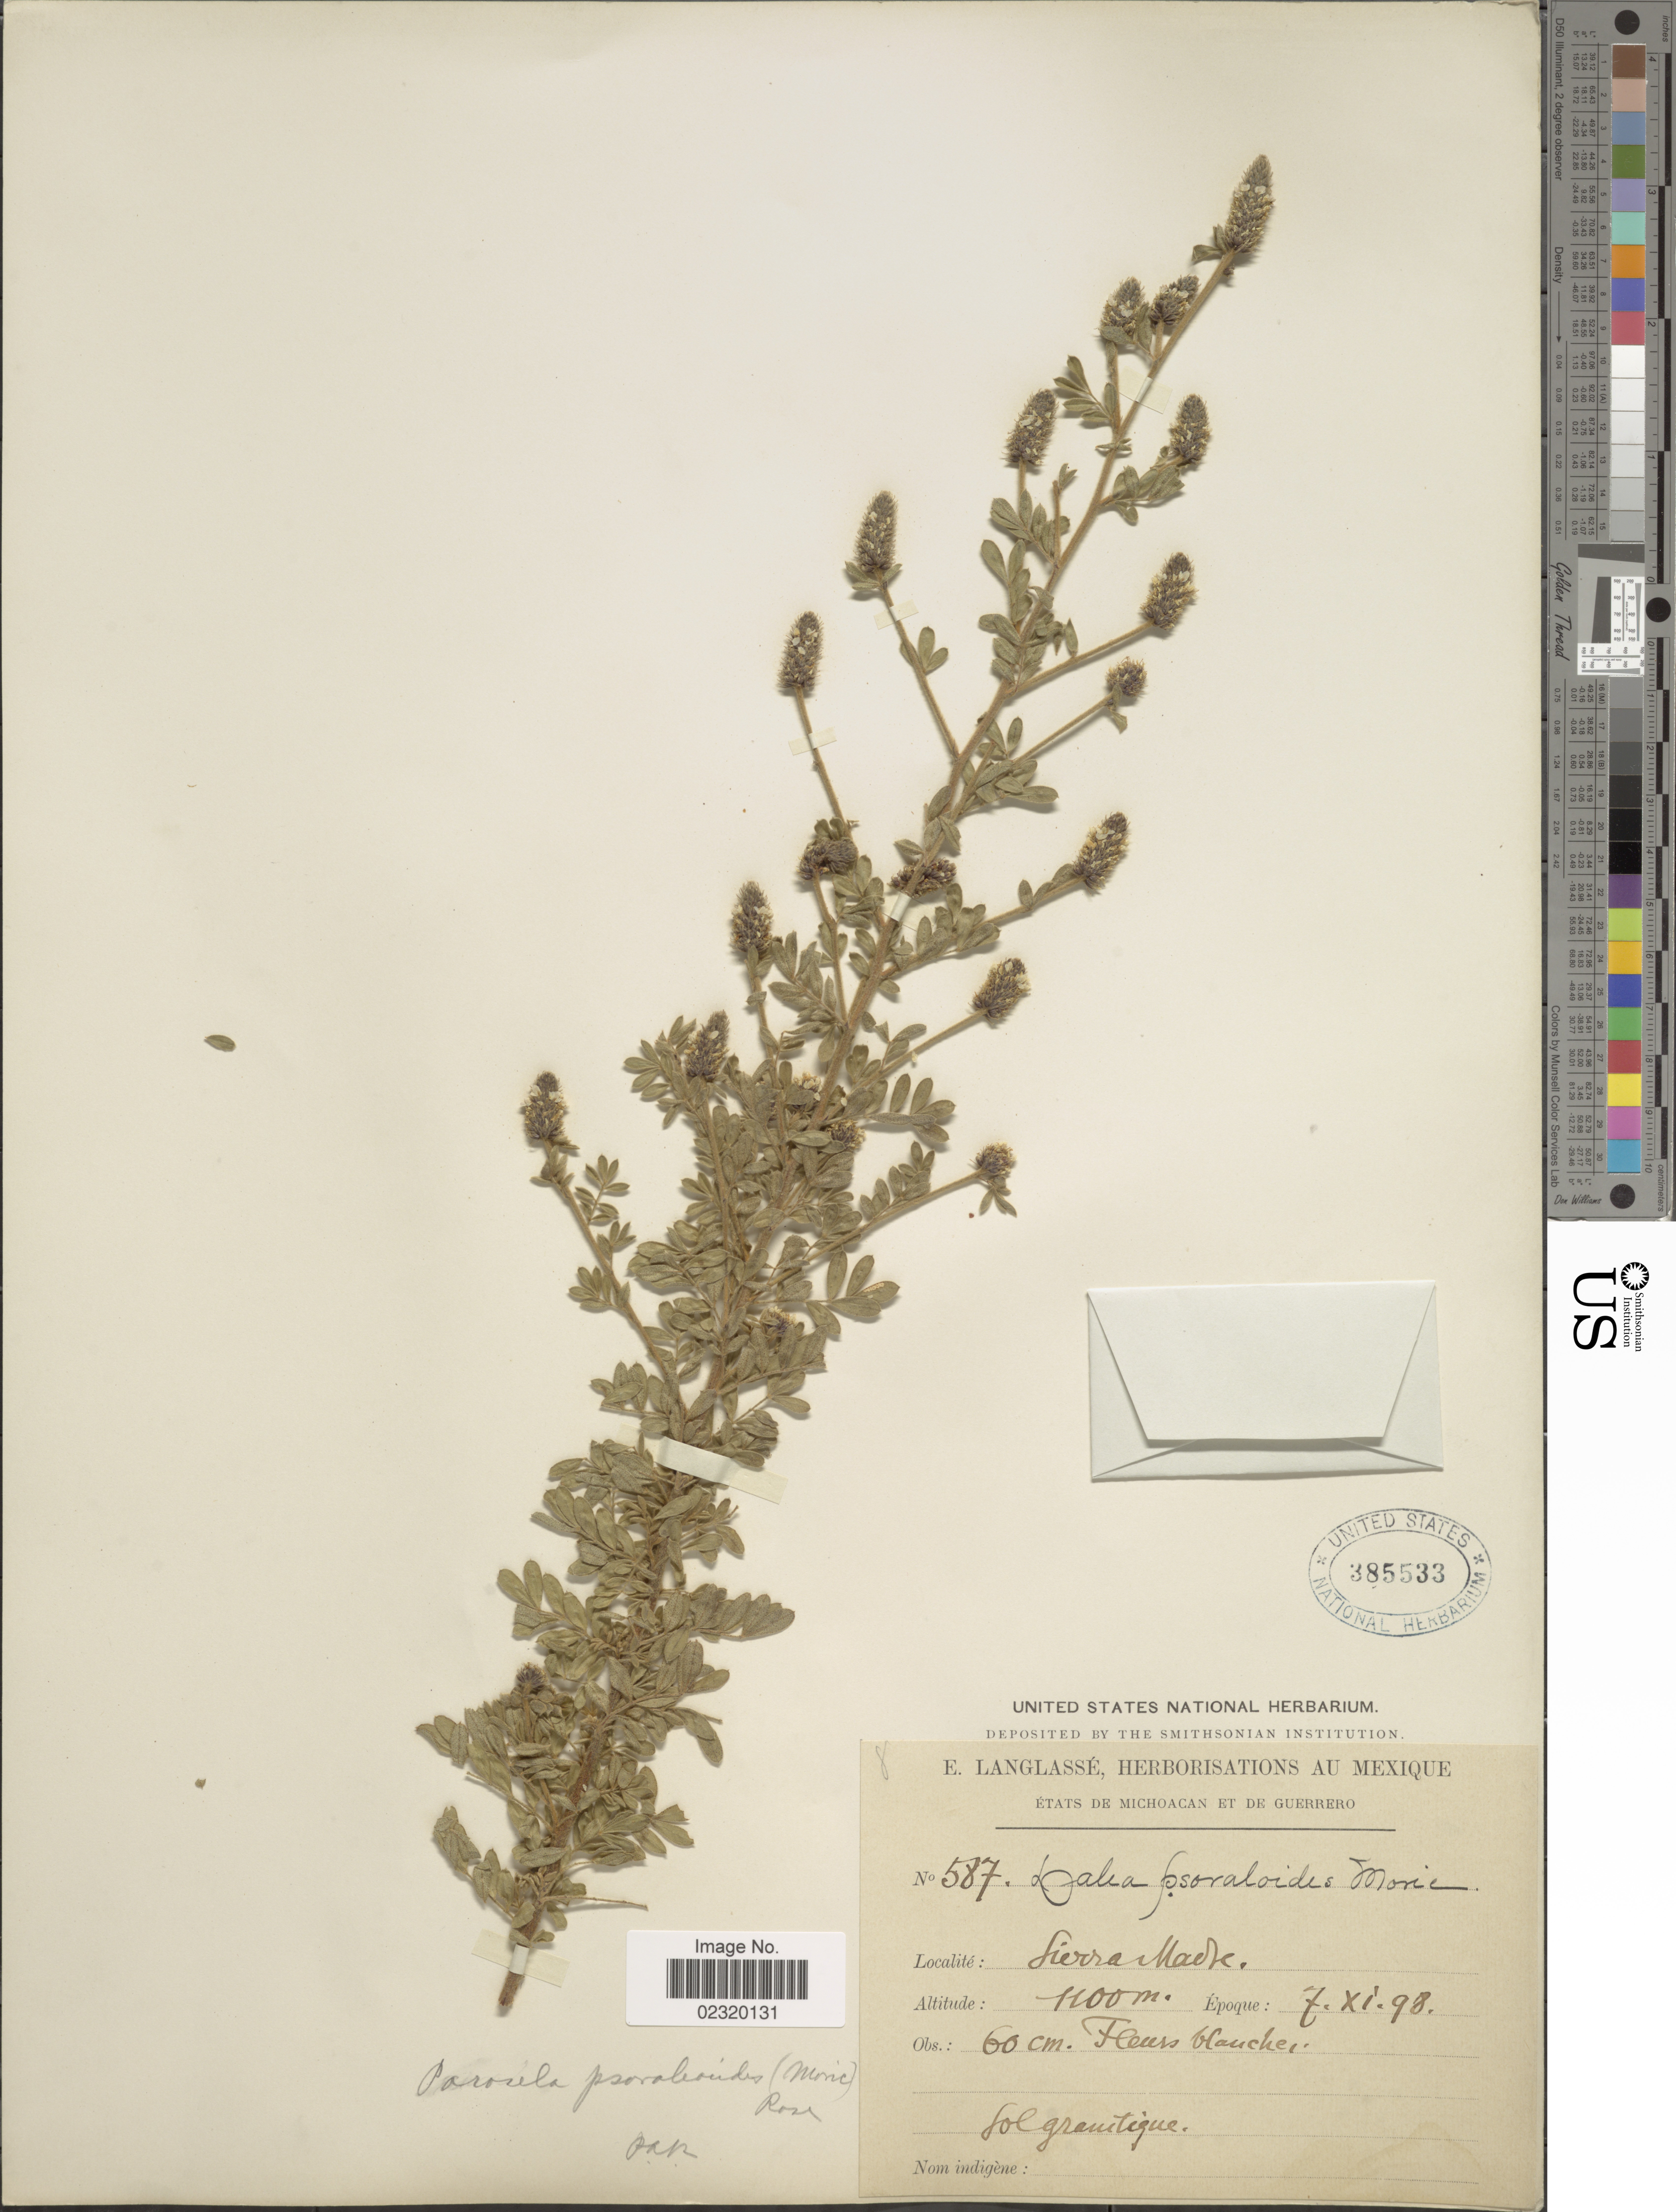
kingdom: Plantae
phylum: Tracheophyta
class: Magnoliopsida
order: Fabales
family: Fabaceae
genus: Dalea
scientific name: Dalea tomentosa var. psoraleoides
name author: (Moric.) Barneby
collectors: E. Langlassé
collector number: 587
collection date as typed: Transcribed d/m/y: 7/11/98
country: Mexico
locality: Etats de Michoacan et de Guerrero. Sierra Madre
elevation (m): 1100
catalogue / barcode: US 385533